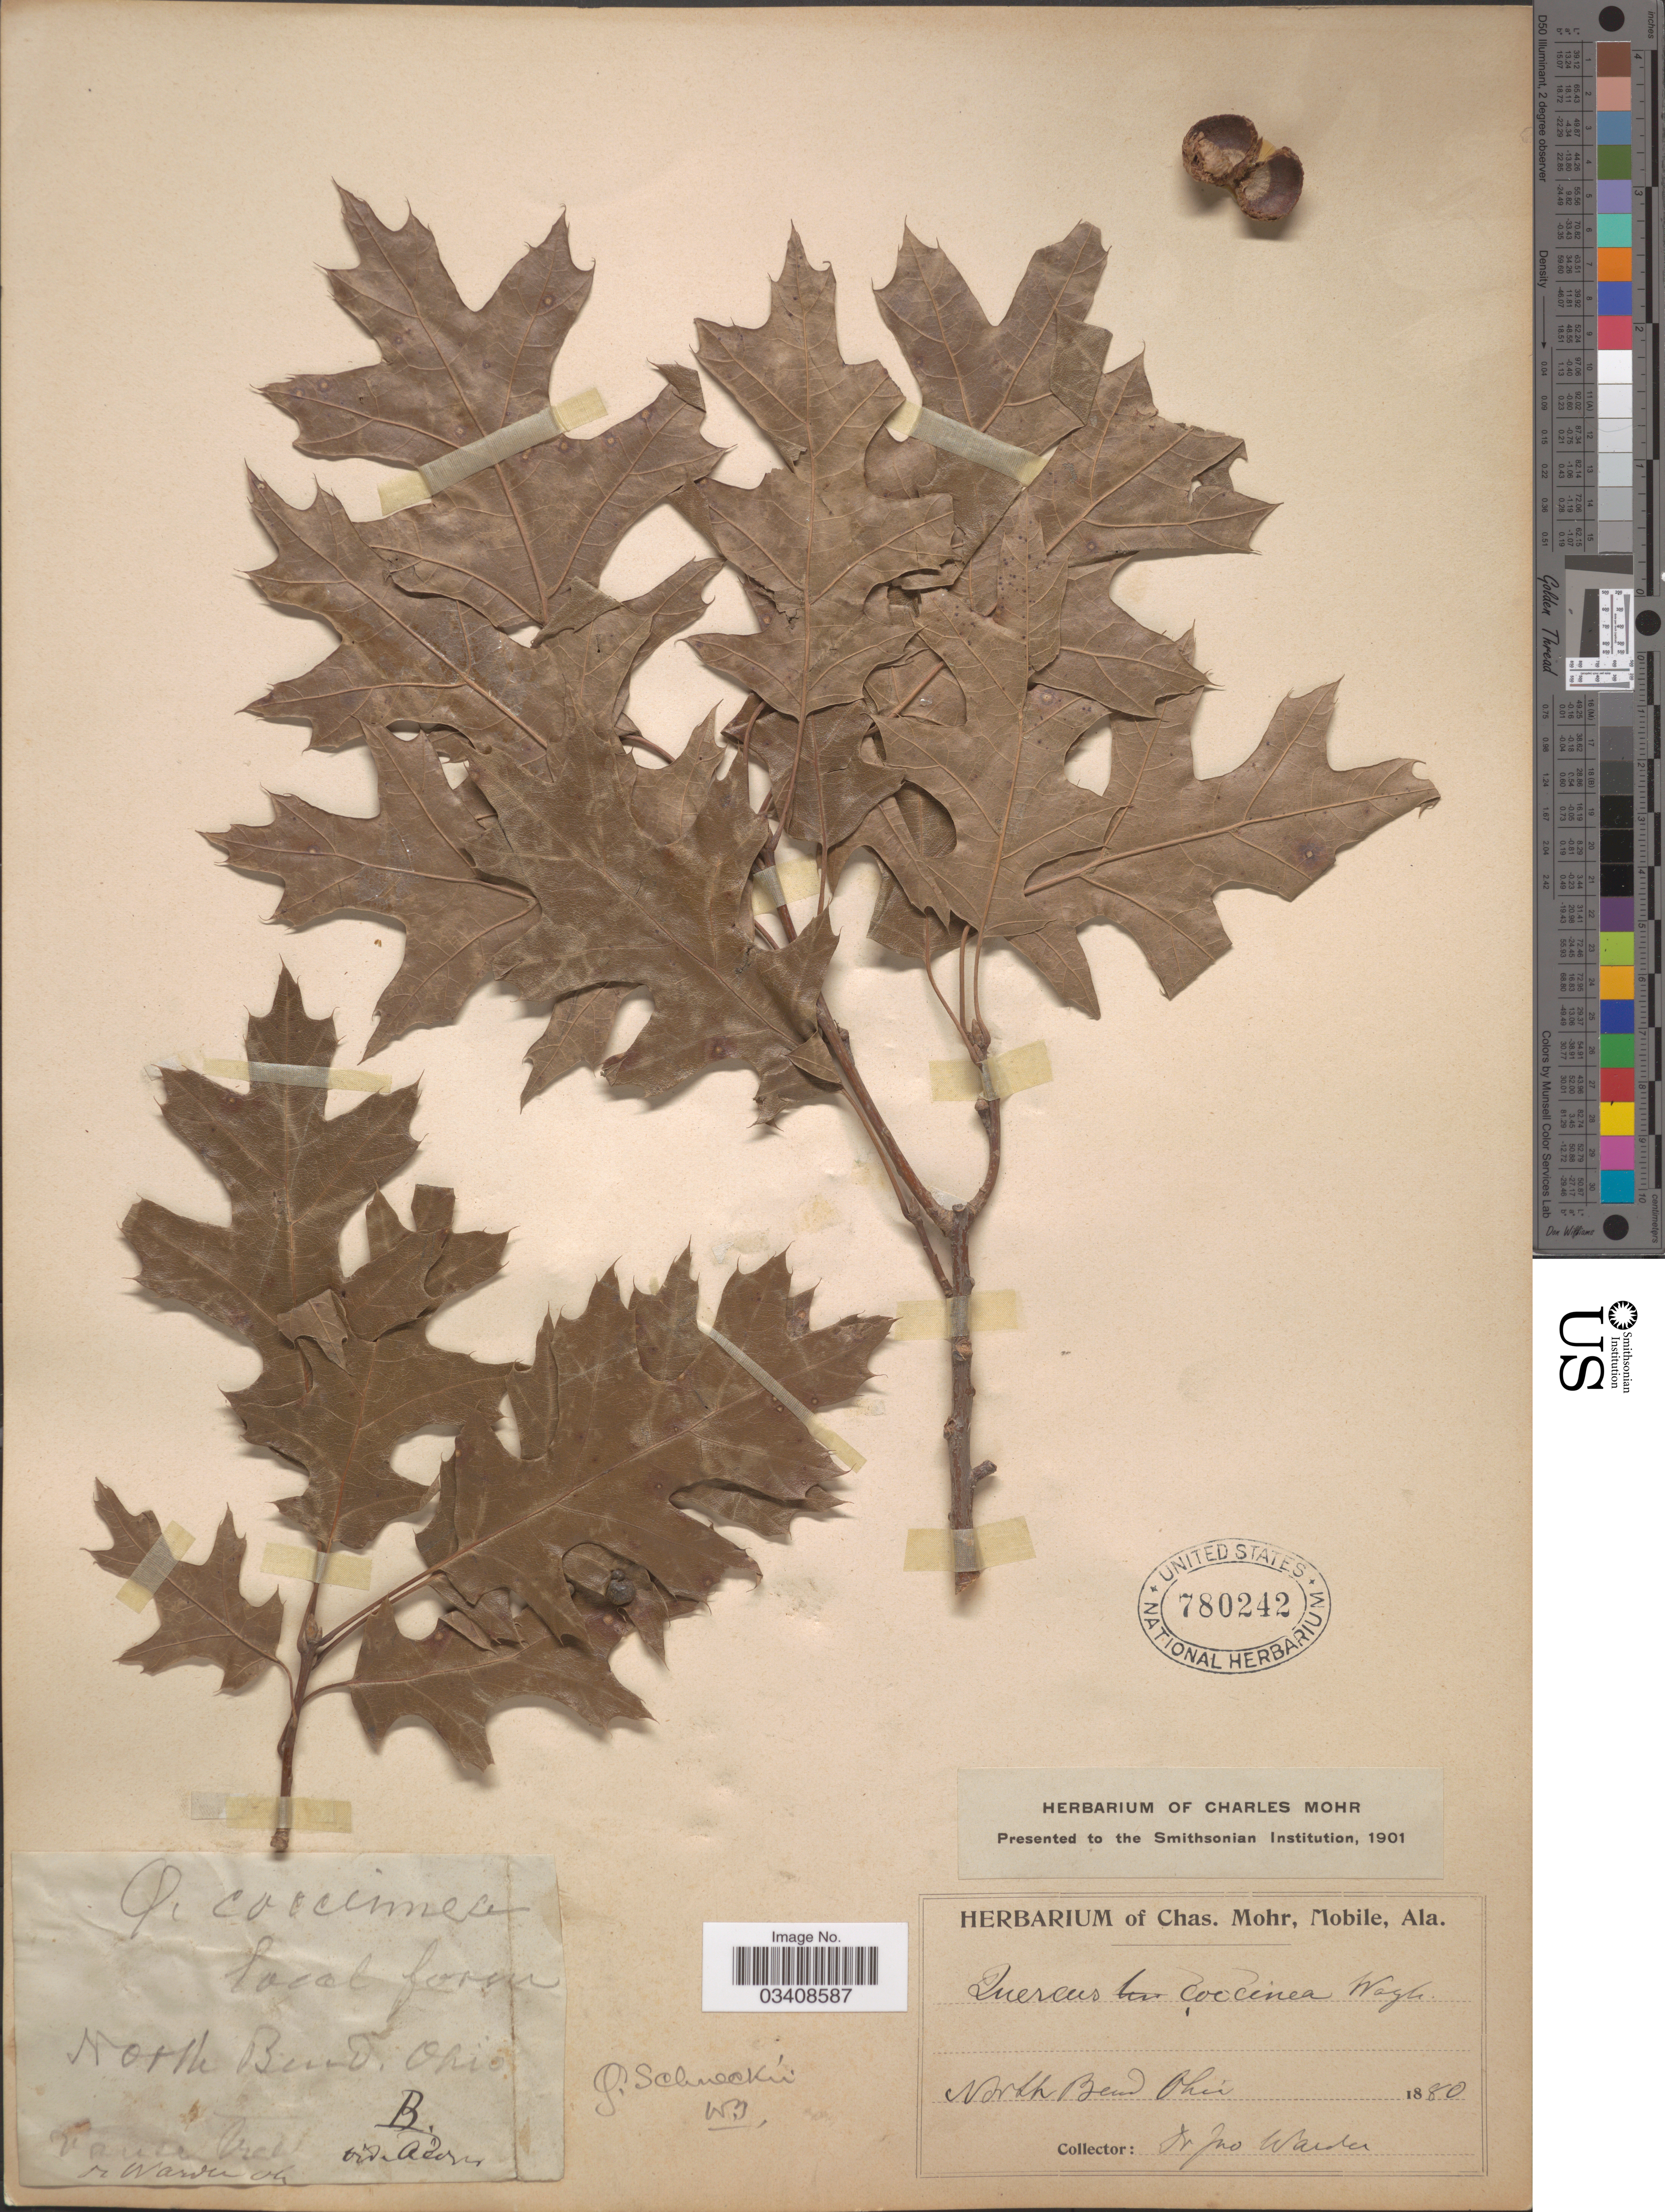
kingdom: Plantae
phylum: Tracheophyta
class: Magnoliopsida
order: Fagales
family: Fagaceae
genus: Quercus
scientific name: Quercus shumardii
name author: Buckley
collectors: Warder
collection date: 1880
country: United States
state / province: Ohio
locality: North Bend.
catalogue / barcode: US 780242